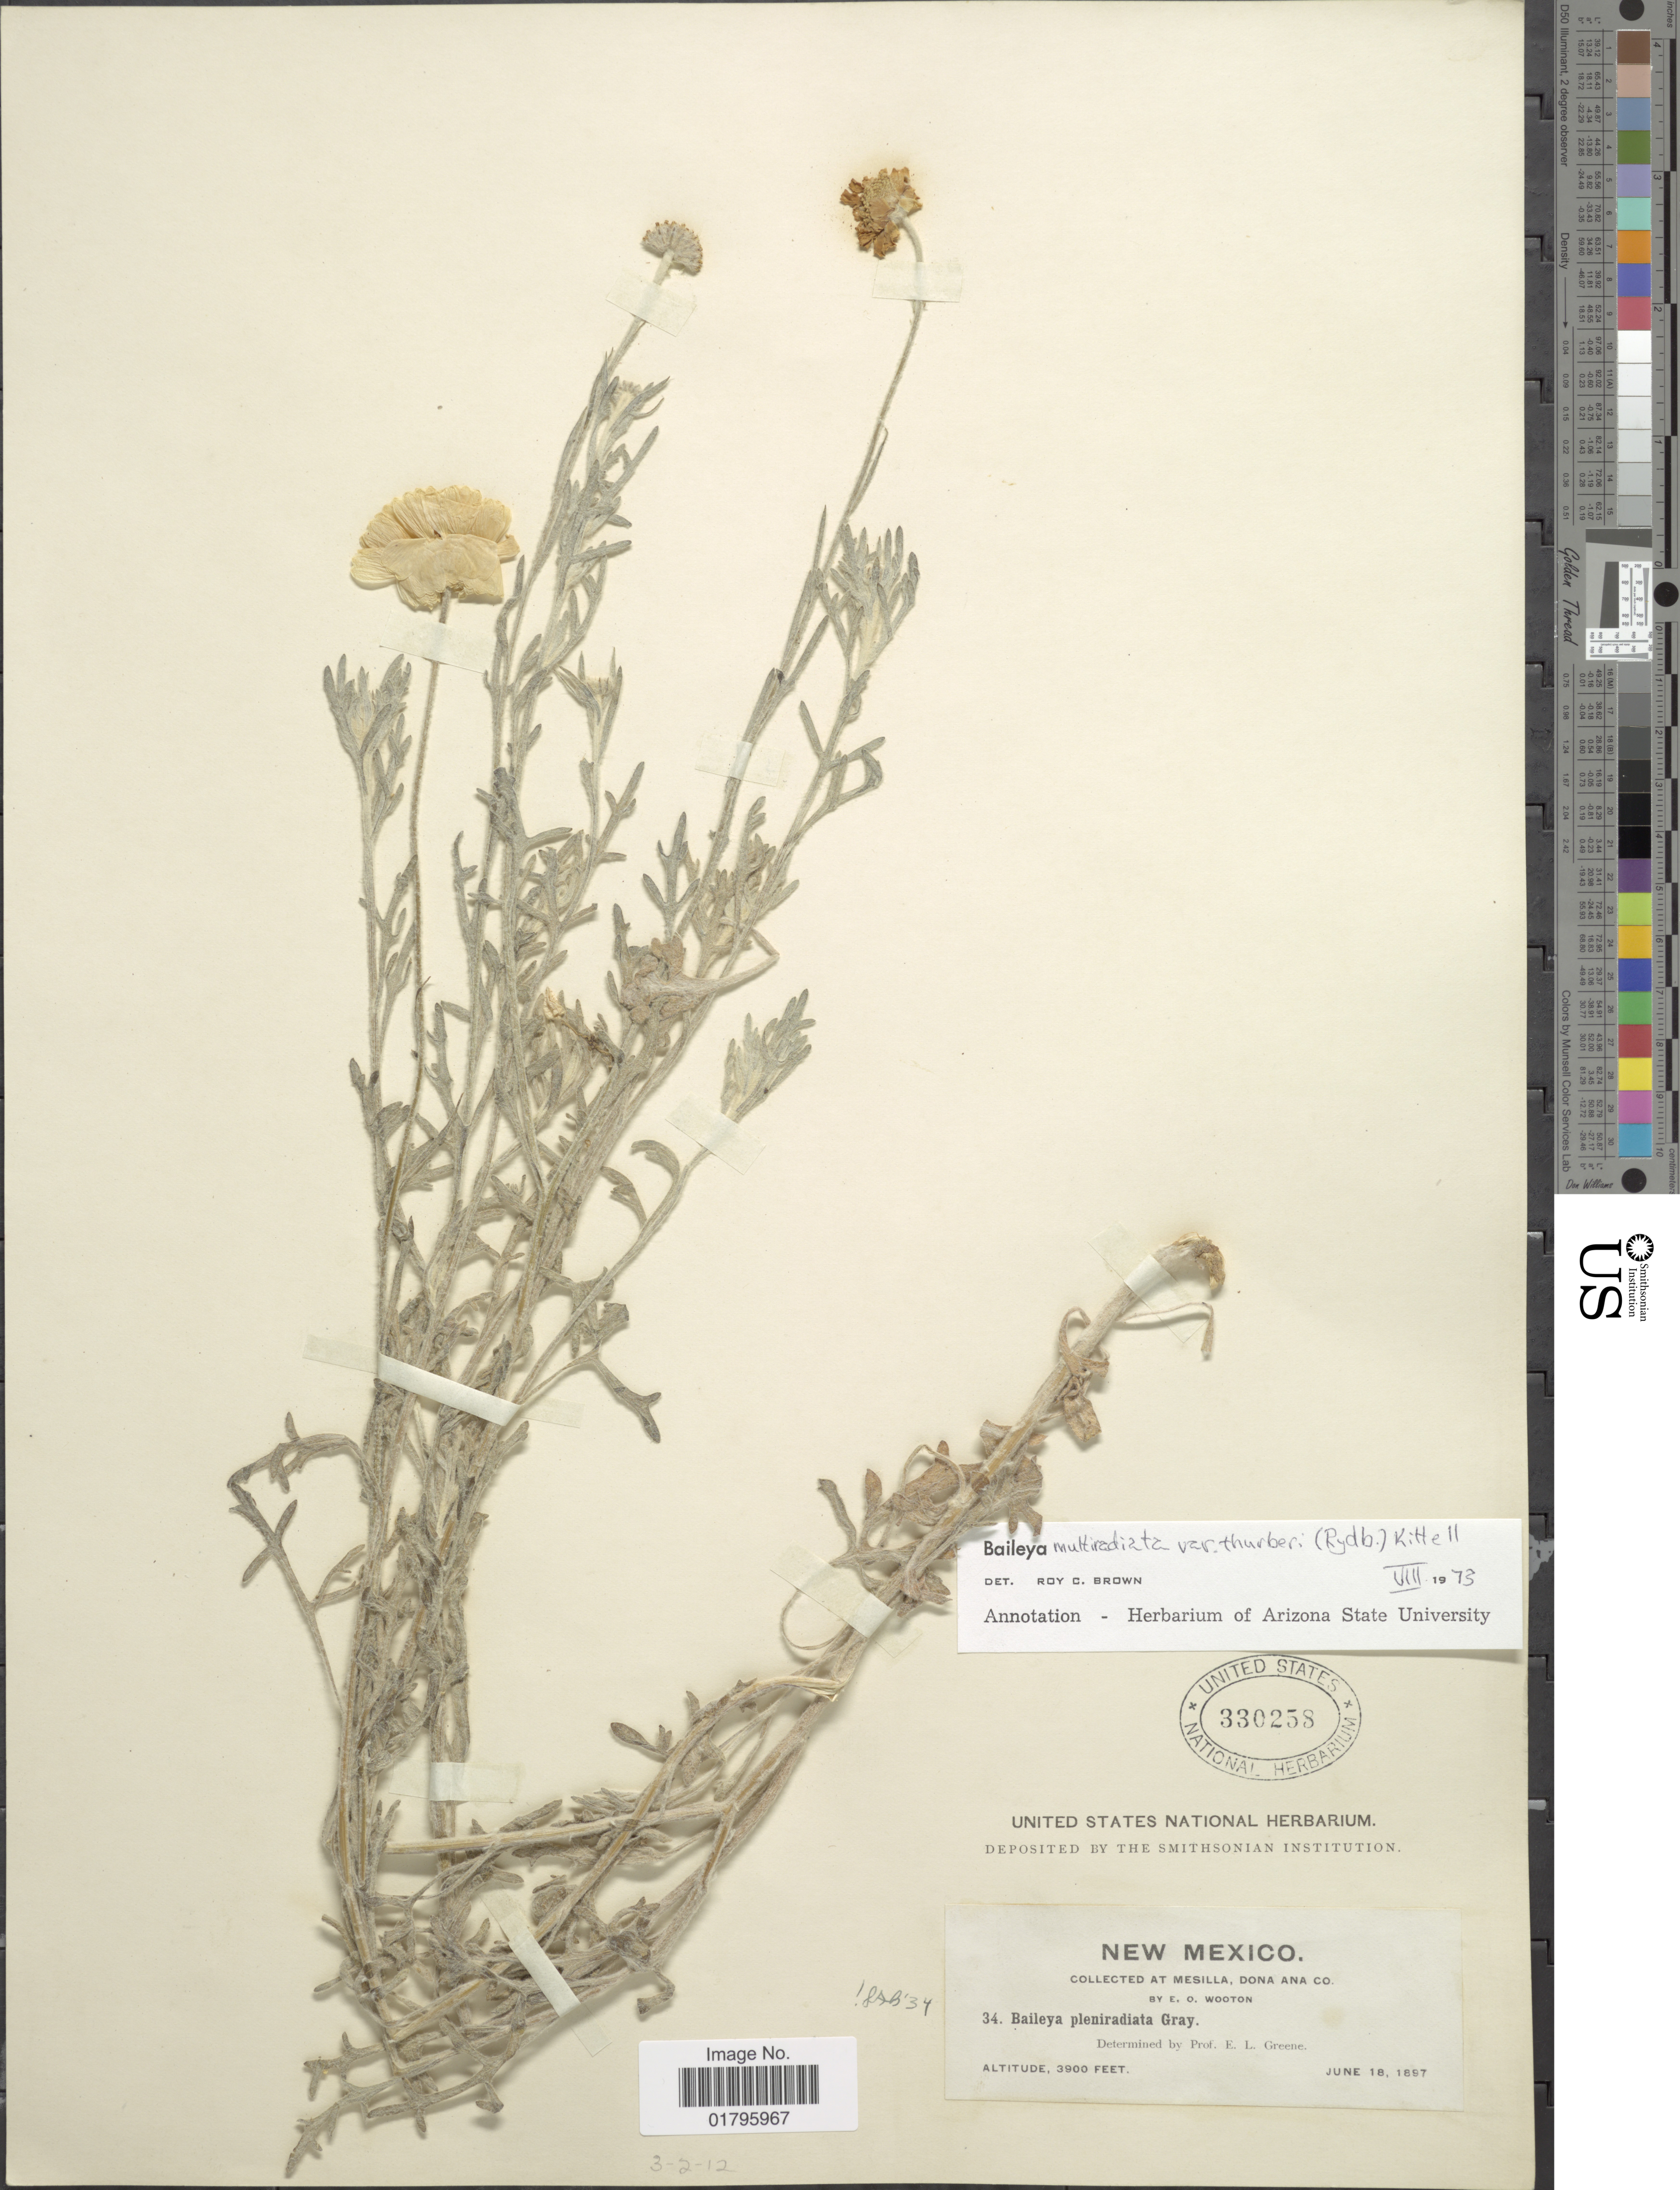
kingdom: Plantae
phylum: Tracheophyta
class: Magnoliopsida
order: Asterales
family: Asteraceae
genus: Baileya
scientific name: Baileya multiradiata var. thurberi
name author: (Rydb.) Kittell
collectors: E. O. Wooton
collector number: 34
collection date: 1897-06-18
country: United States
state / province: New Mexico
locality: Mesilla, Donao Ana Co.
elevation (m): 1189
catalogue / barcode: US 330258